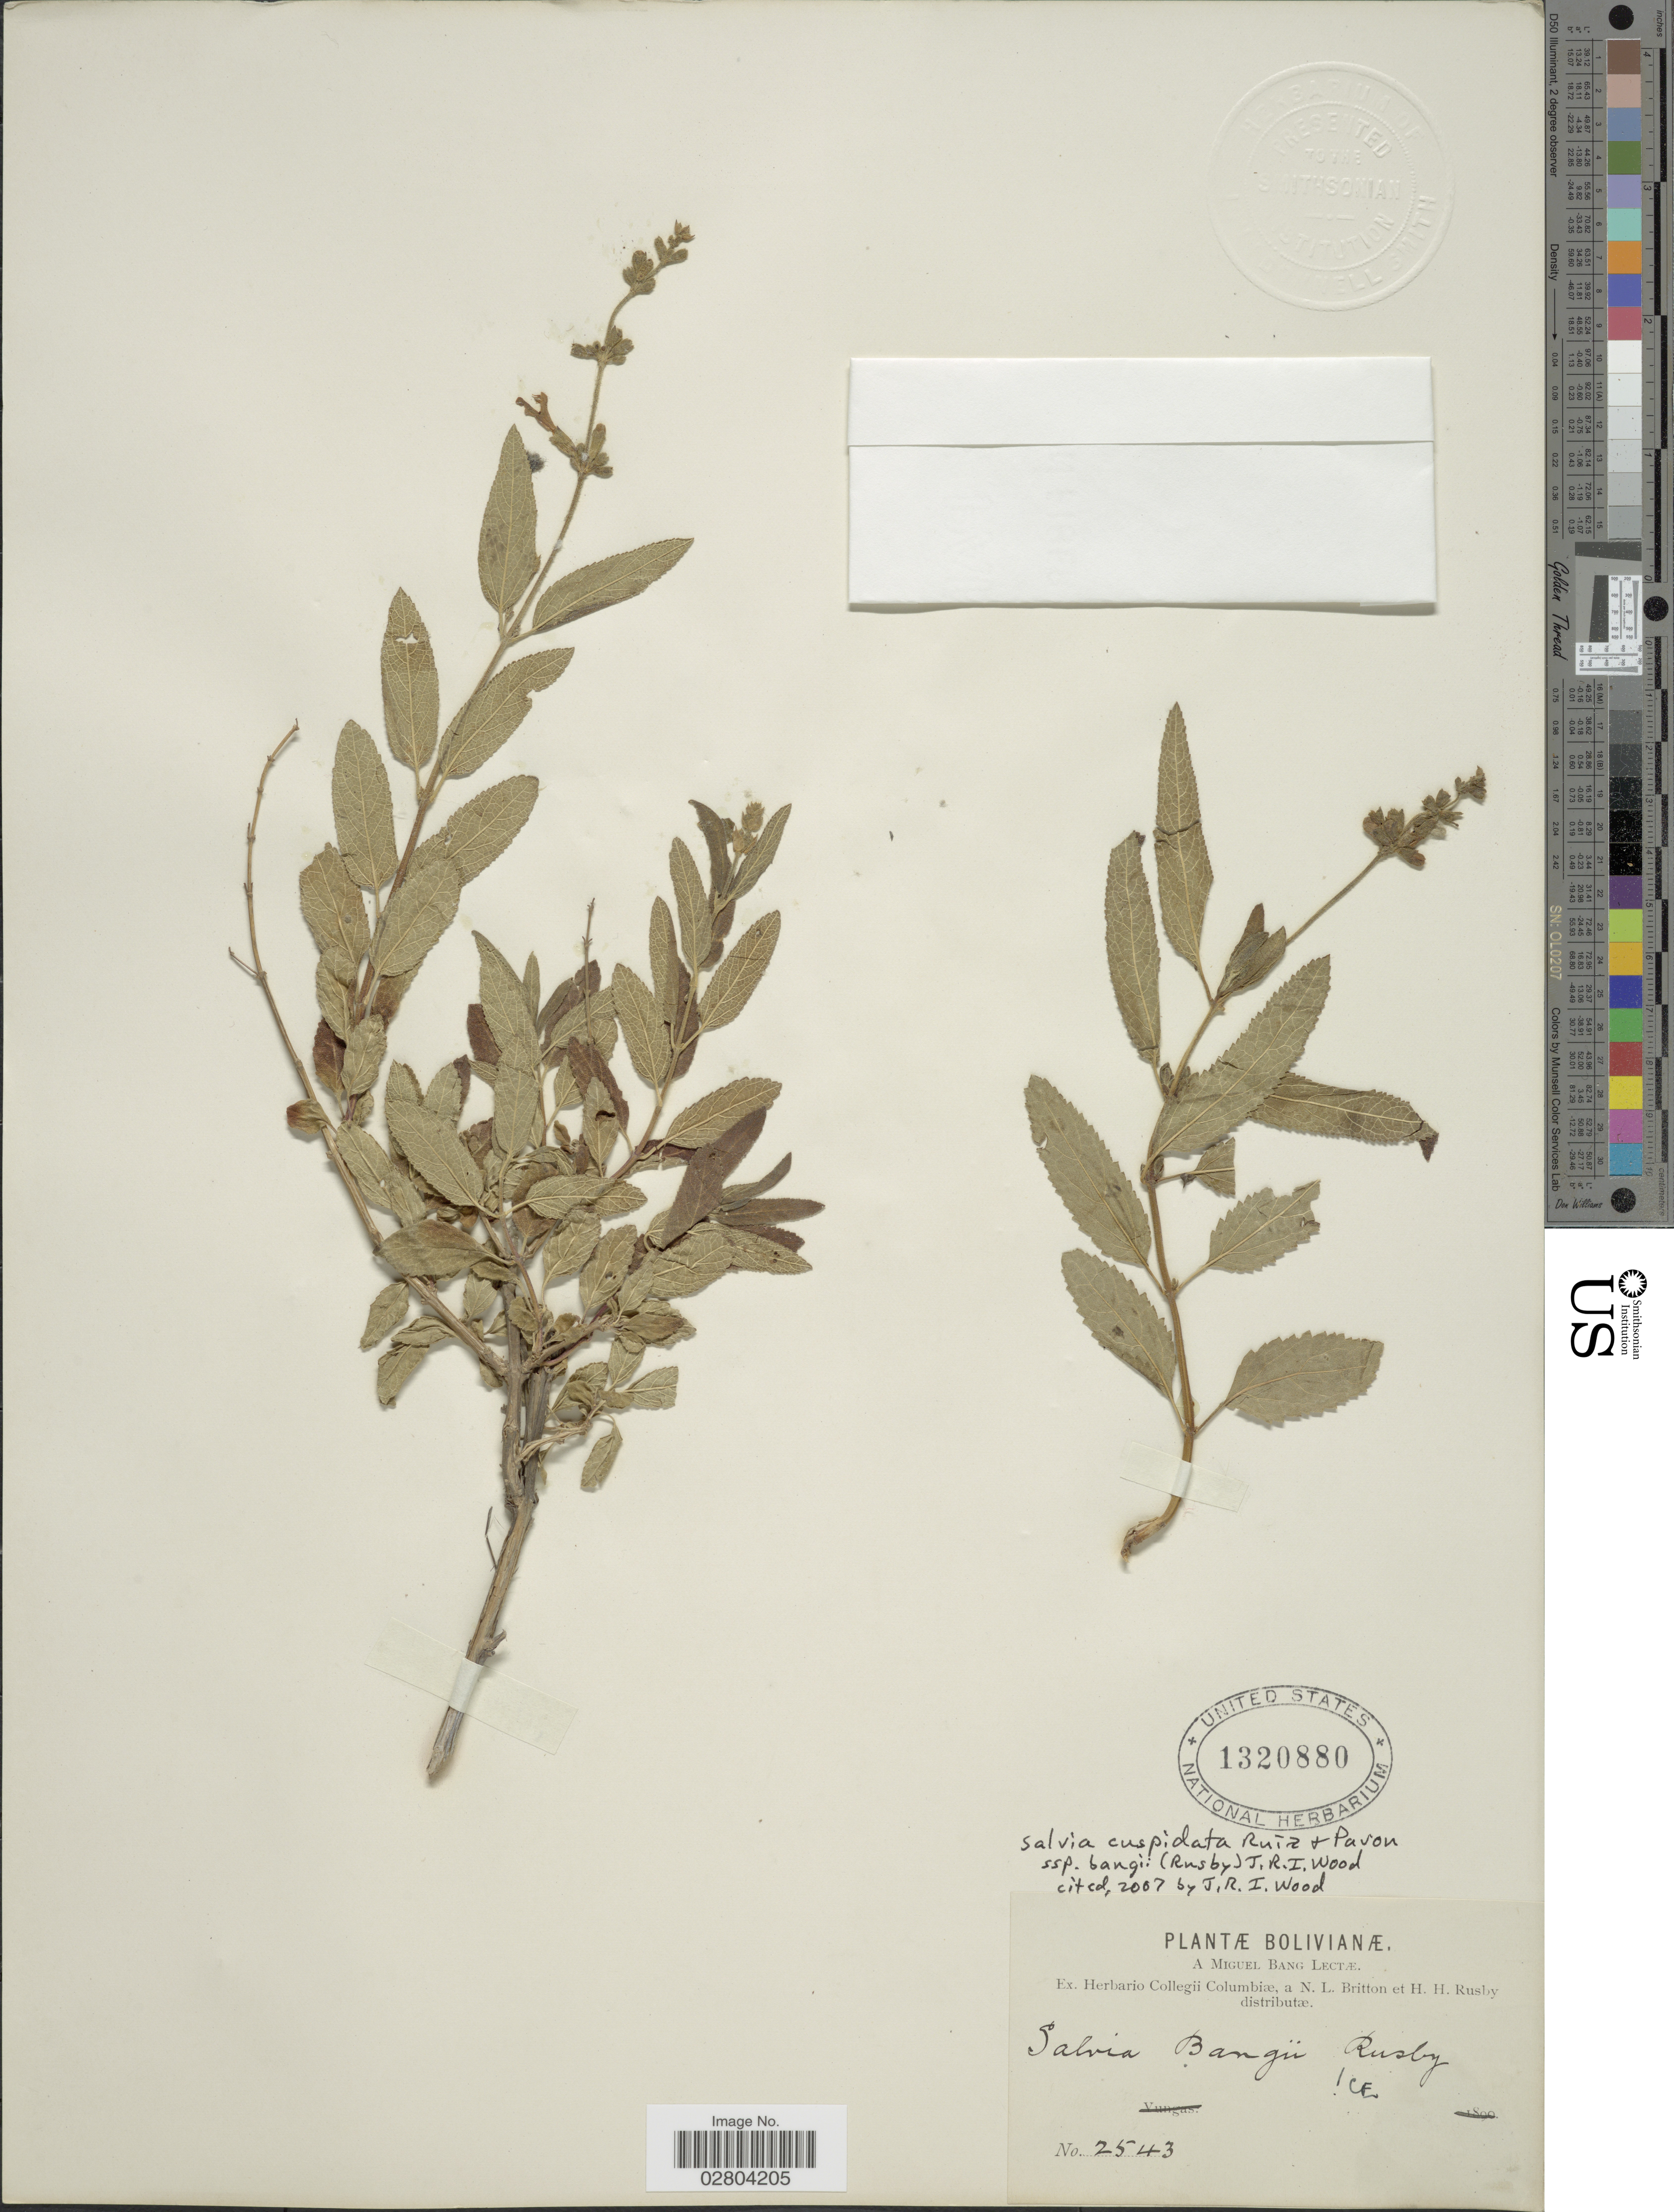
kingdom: Plantae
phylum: Tracheophyta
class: Magnoliopsida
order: Lamiales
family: Lamiaceae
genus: Salvia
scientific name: Salvia cuspidata subsp. bangii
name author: (Rusby) J.R.I. Wood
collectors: M. Bang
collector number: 2543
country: Bolivia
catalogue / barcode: US 1320880